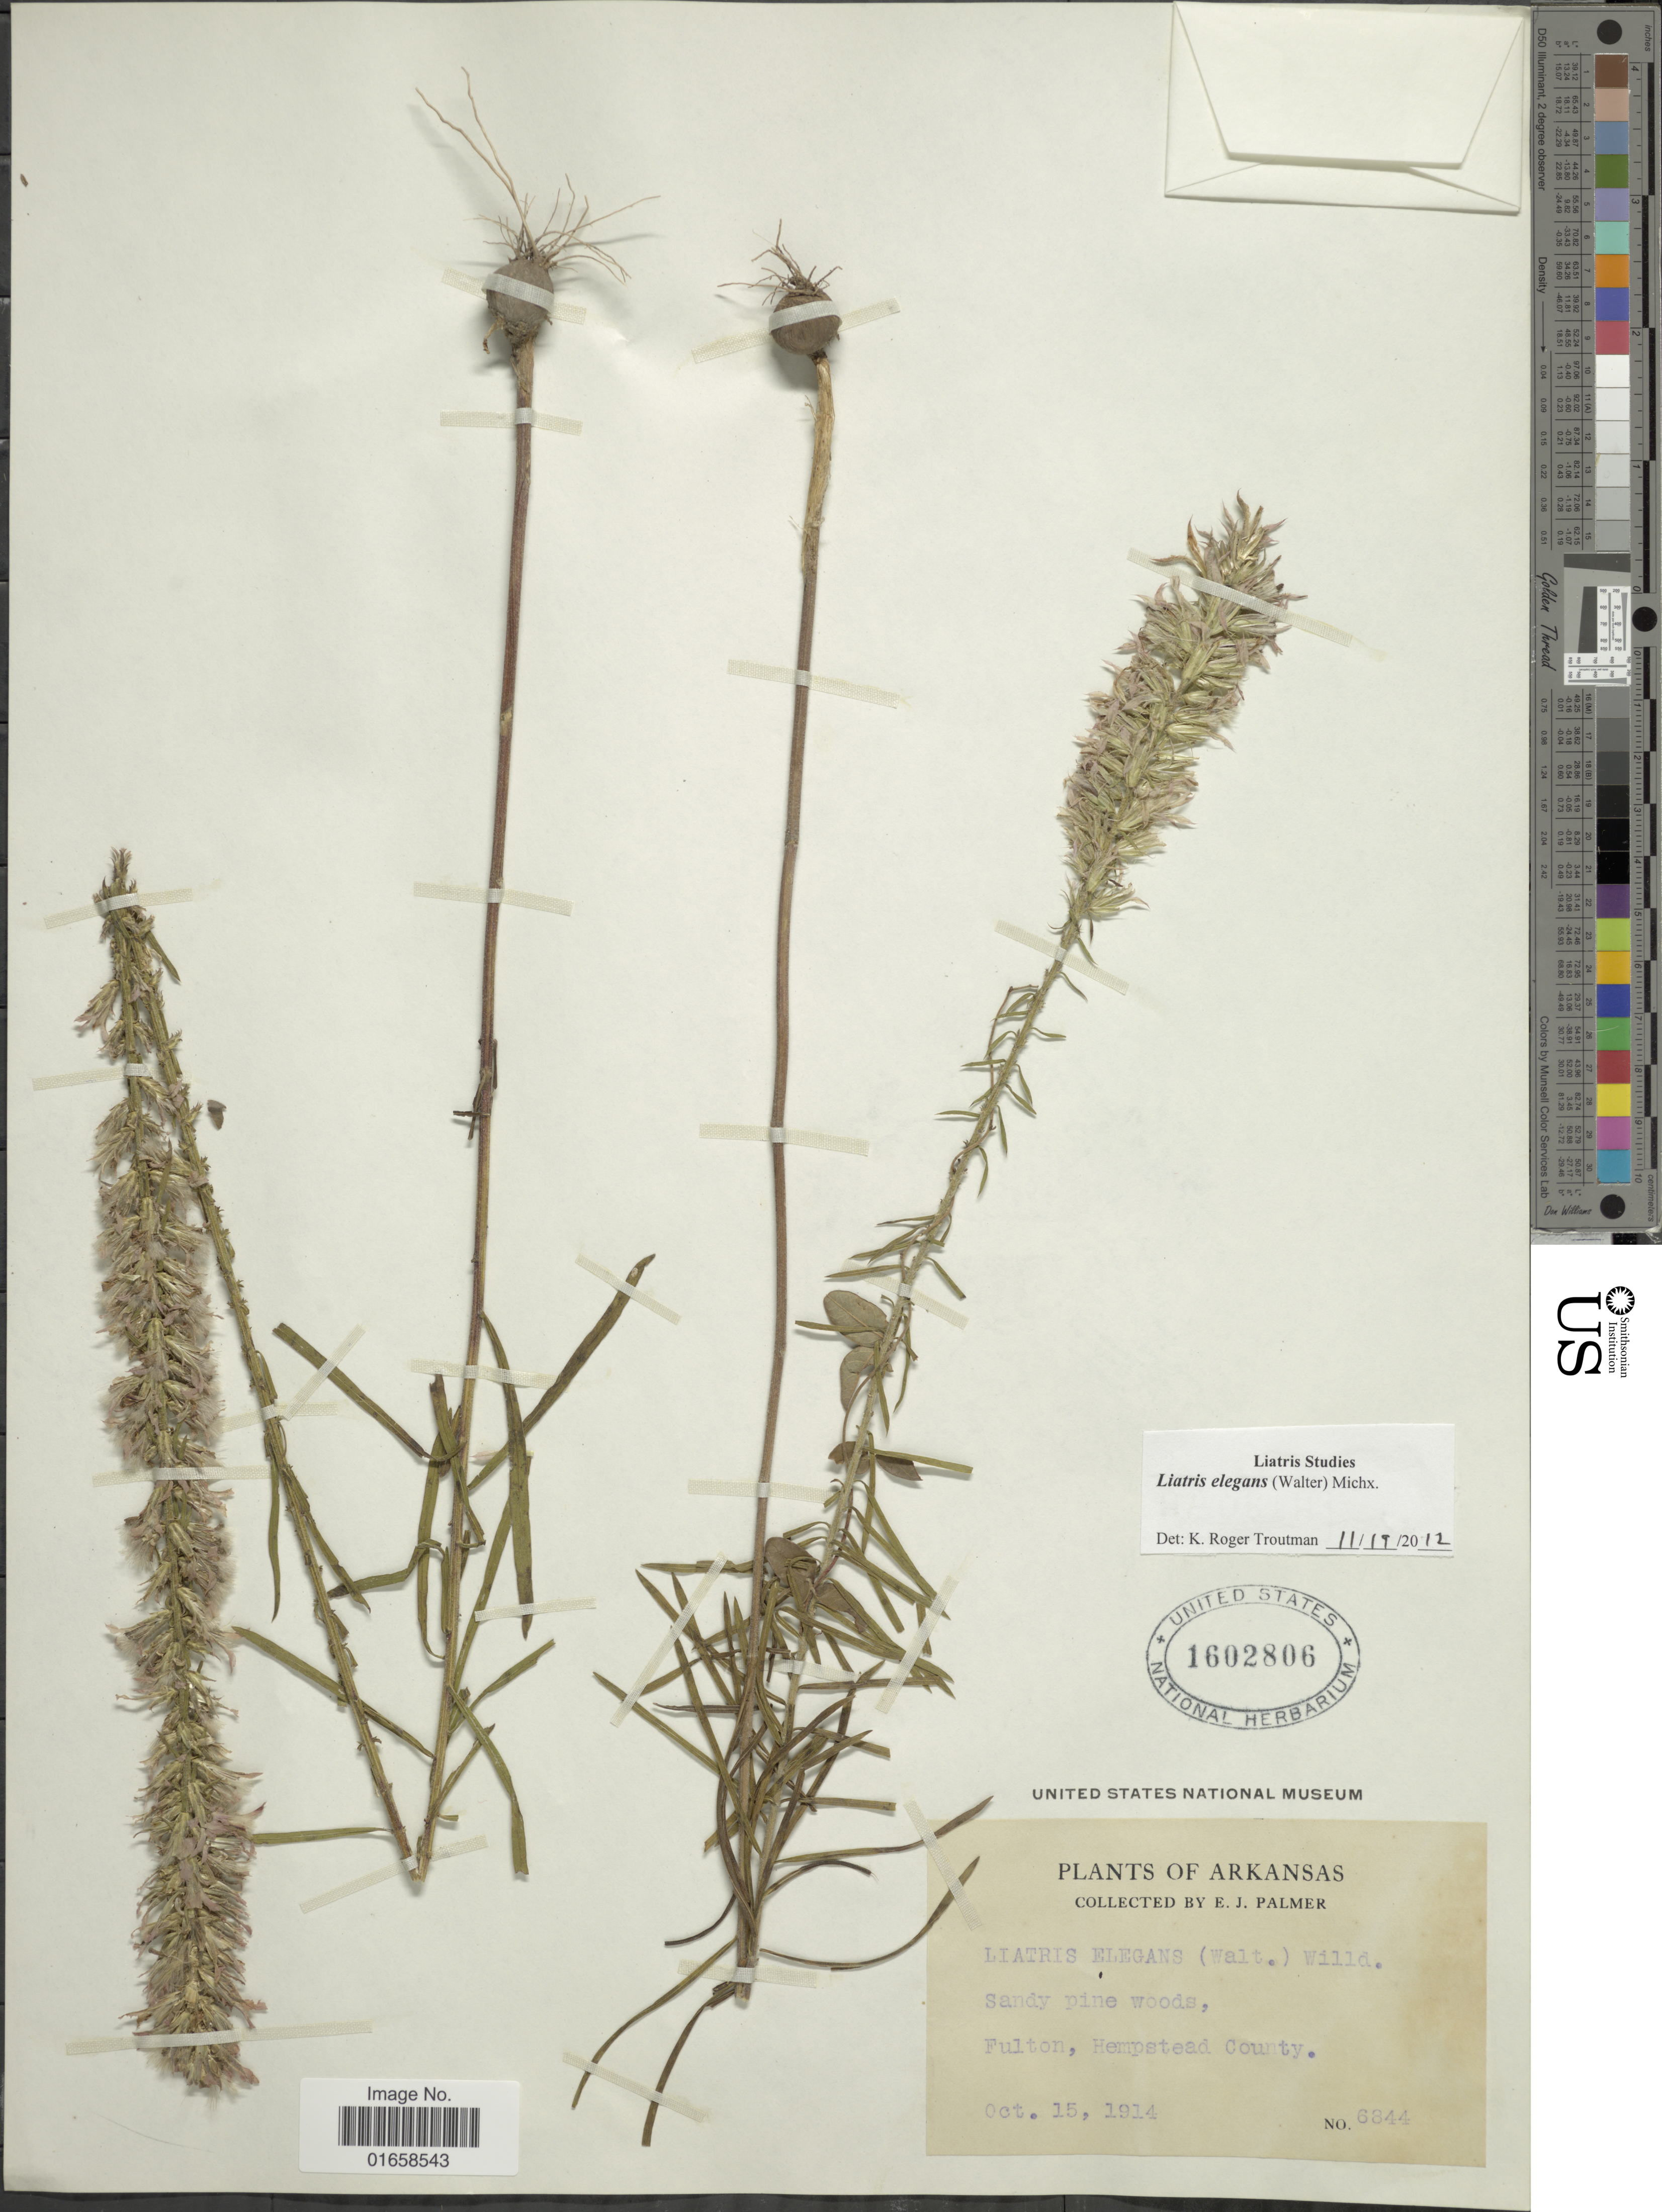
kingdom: Plantae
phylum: Tracheophyta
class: Magnoliopsida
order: Asterales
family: Asteraceae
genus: Liatris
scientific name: Liatris elegans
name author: (Walter) Michx.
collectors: E. J. Palmer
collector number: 6844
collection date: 1914-10-15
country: United States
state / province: Arkansas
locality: Fulton, Hempstead County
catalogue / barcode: US 1602806